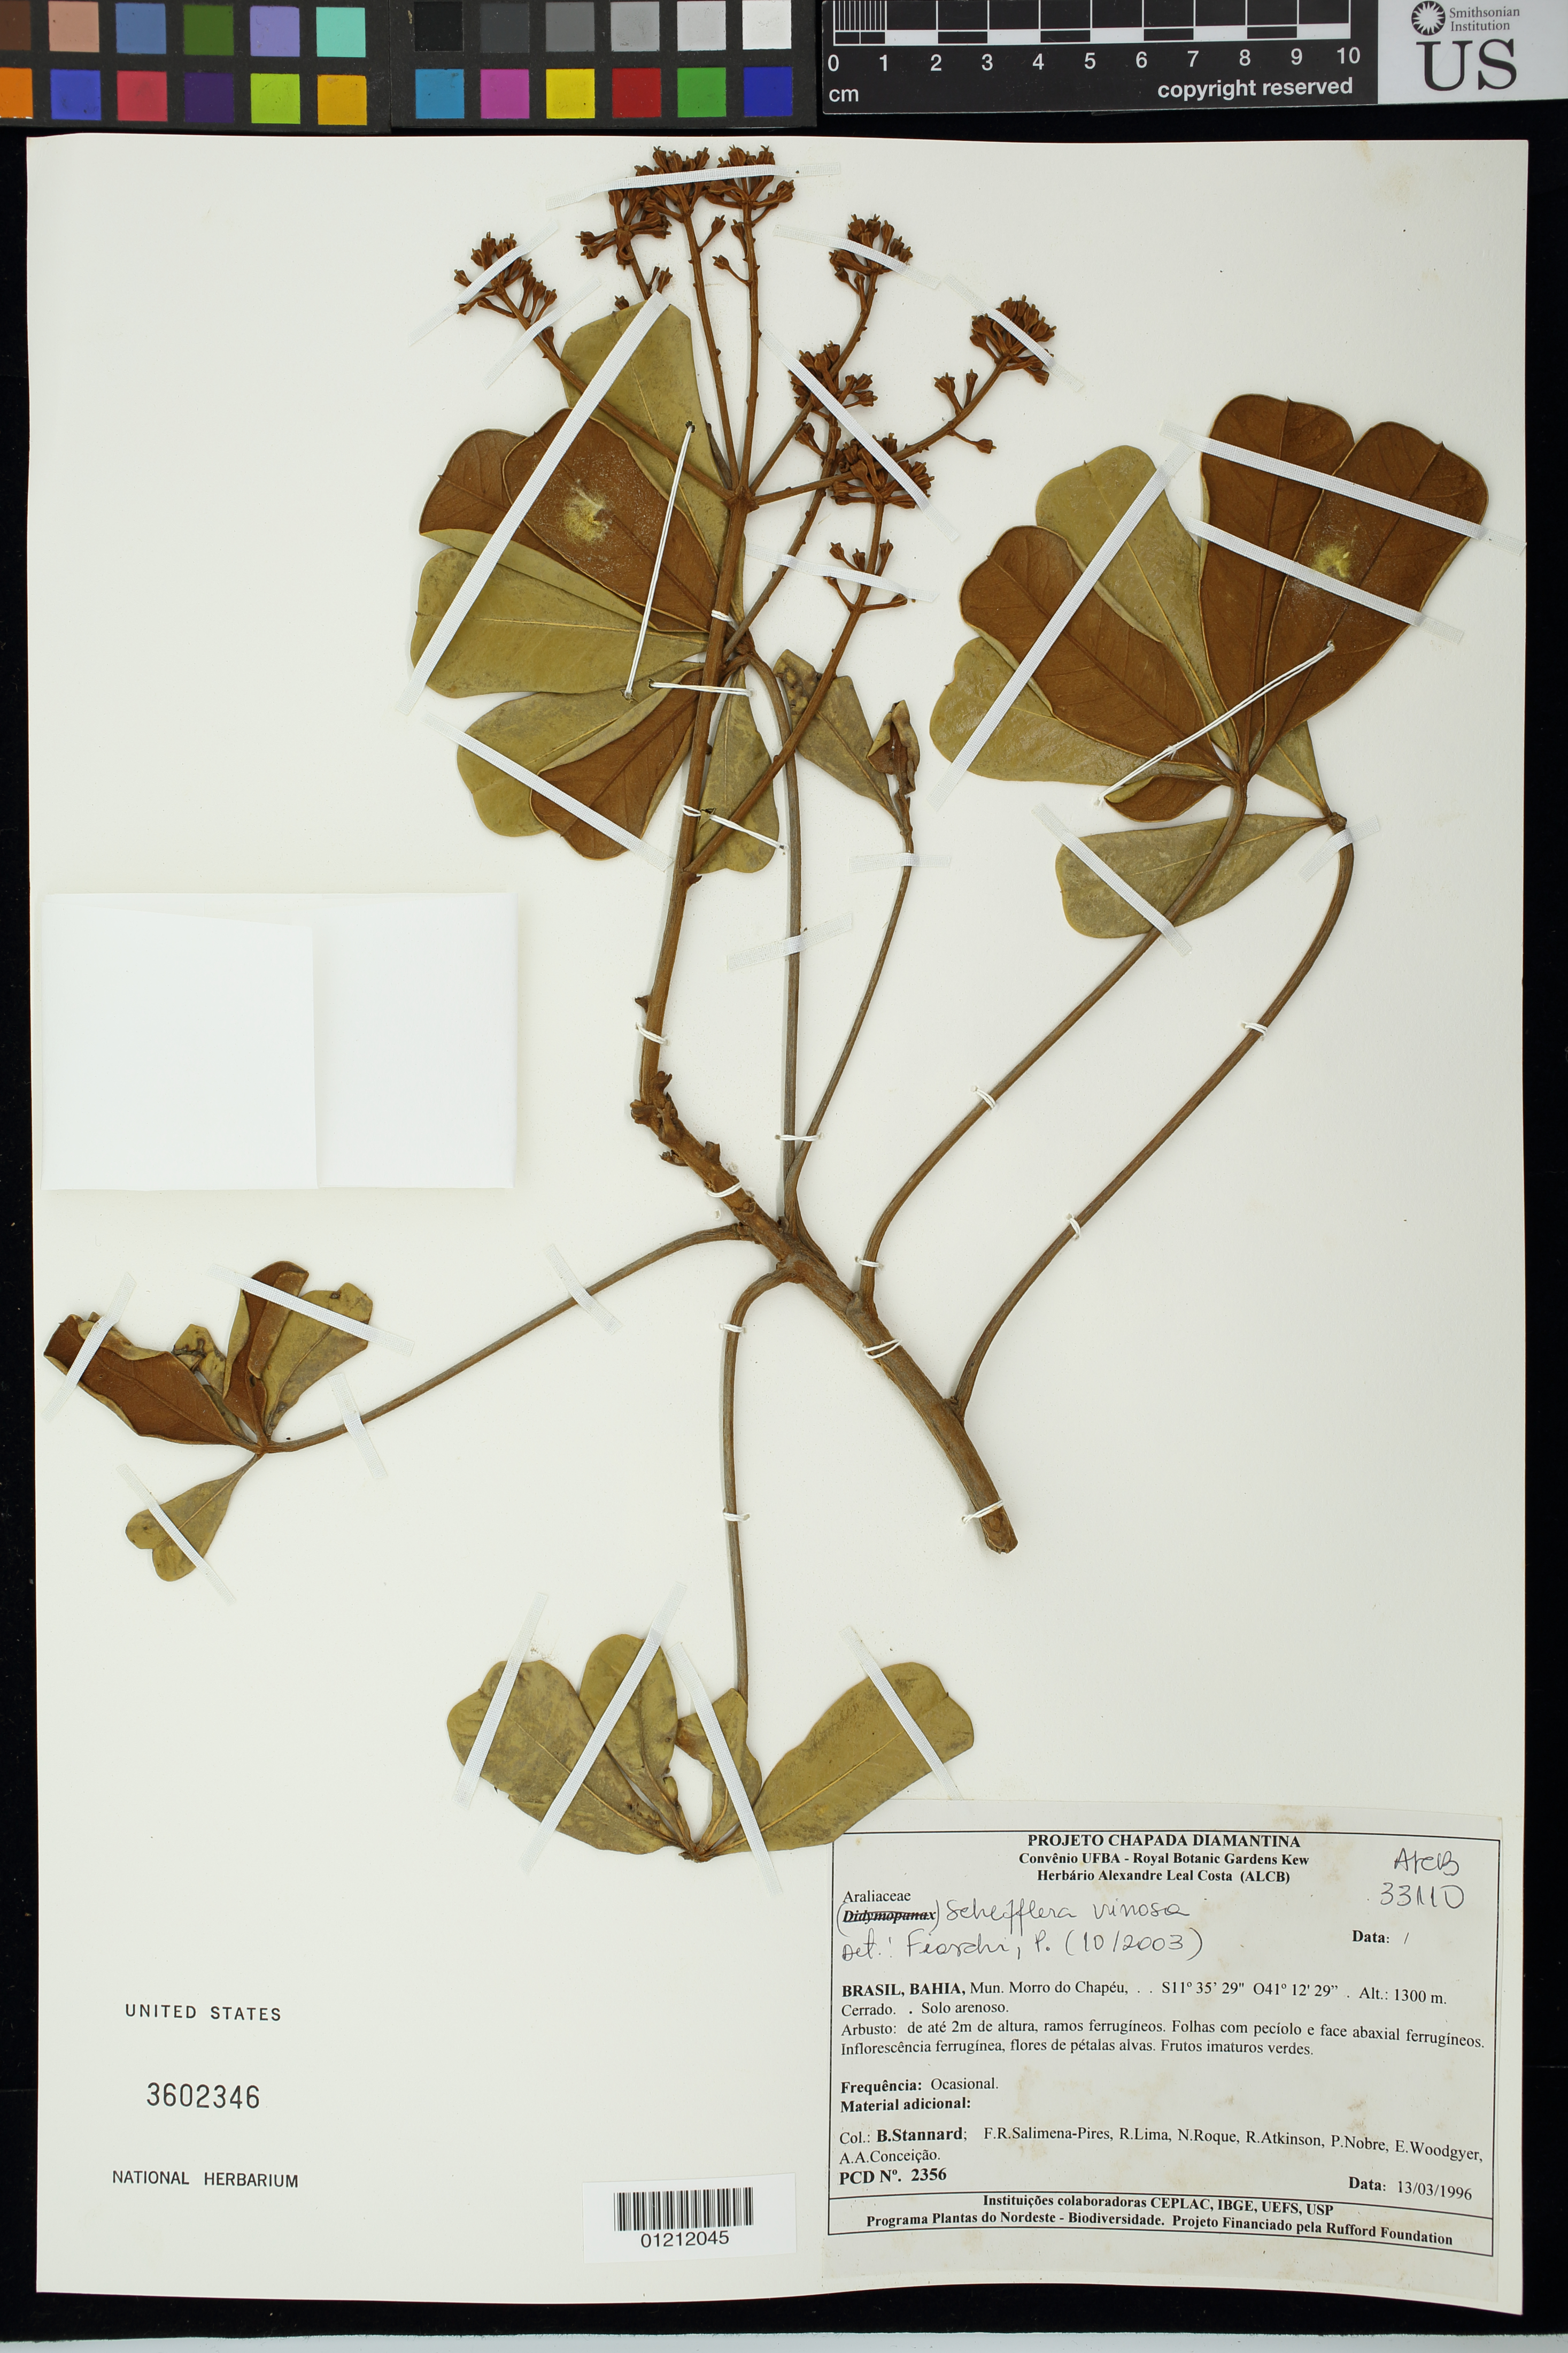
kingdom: Plantae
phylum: Tracheophyta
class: Magnoliopsida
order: Apiales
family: Araliaceae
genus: Schefflera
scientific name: Schefflera vinosa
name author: (Cham. & Schltdl.) Frodin & Fiaschi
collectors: B. L. Stannard, F. R. Salimena, R. Lima & N. Roque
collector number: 2356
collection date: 1996-03-13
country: Brazil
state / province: Bahia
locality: Municipio Morro do Chapéu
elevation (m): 1300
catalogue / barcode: US 3602346